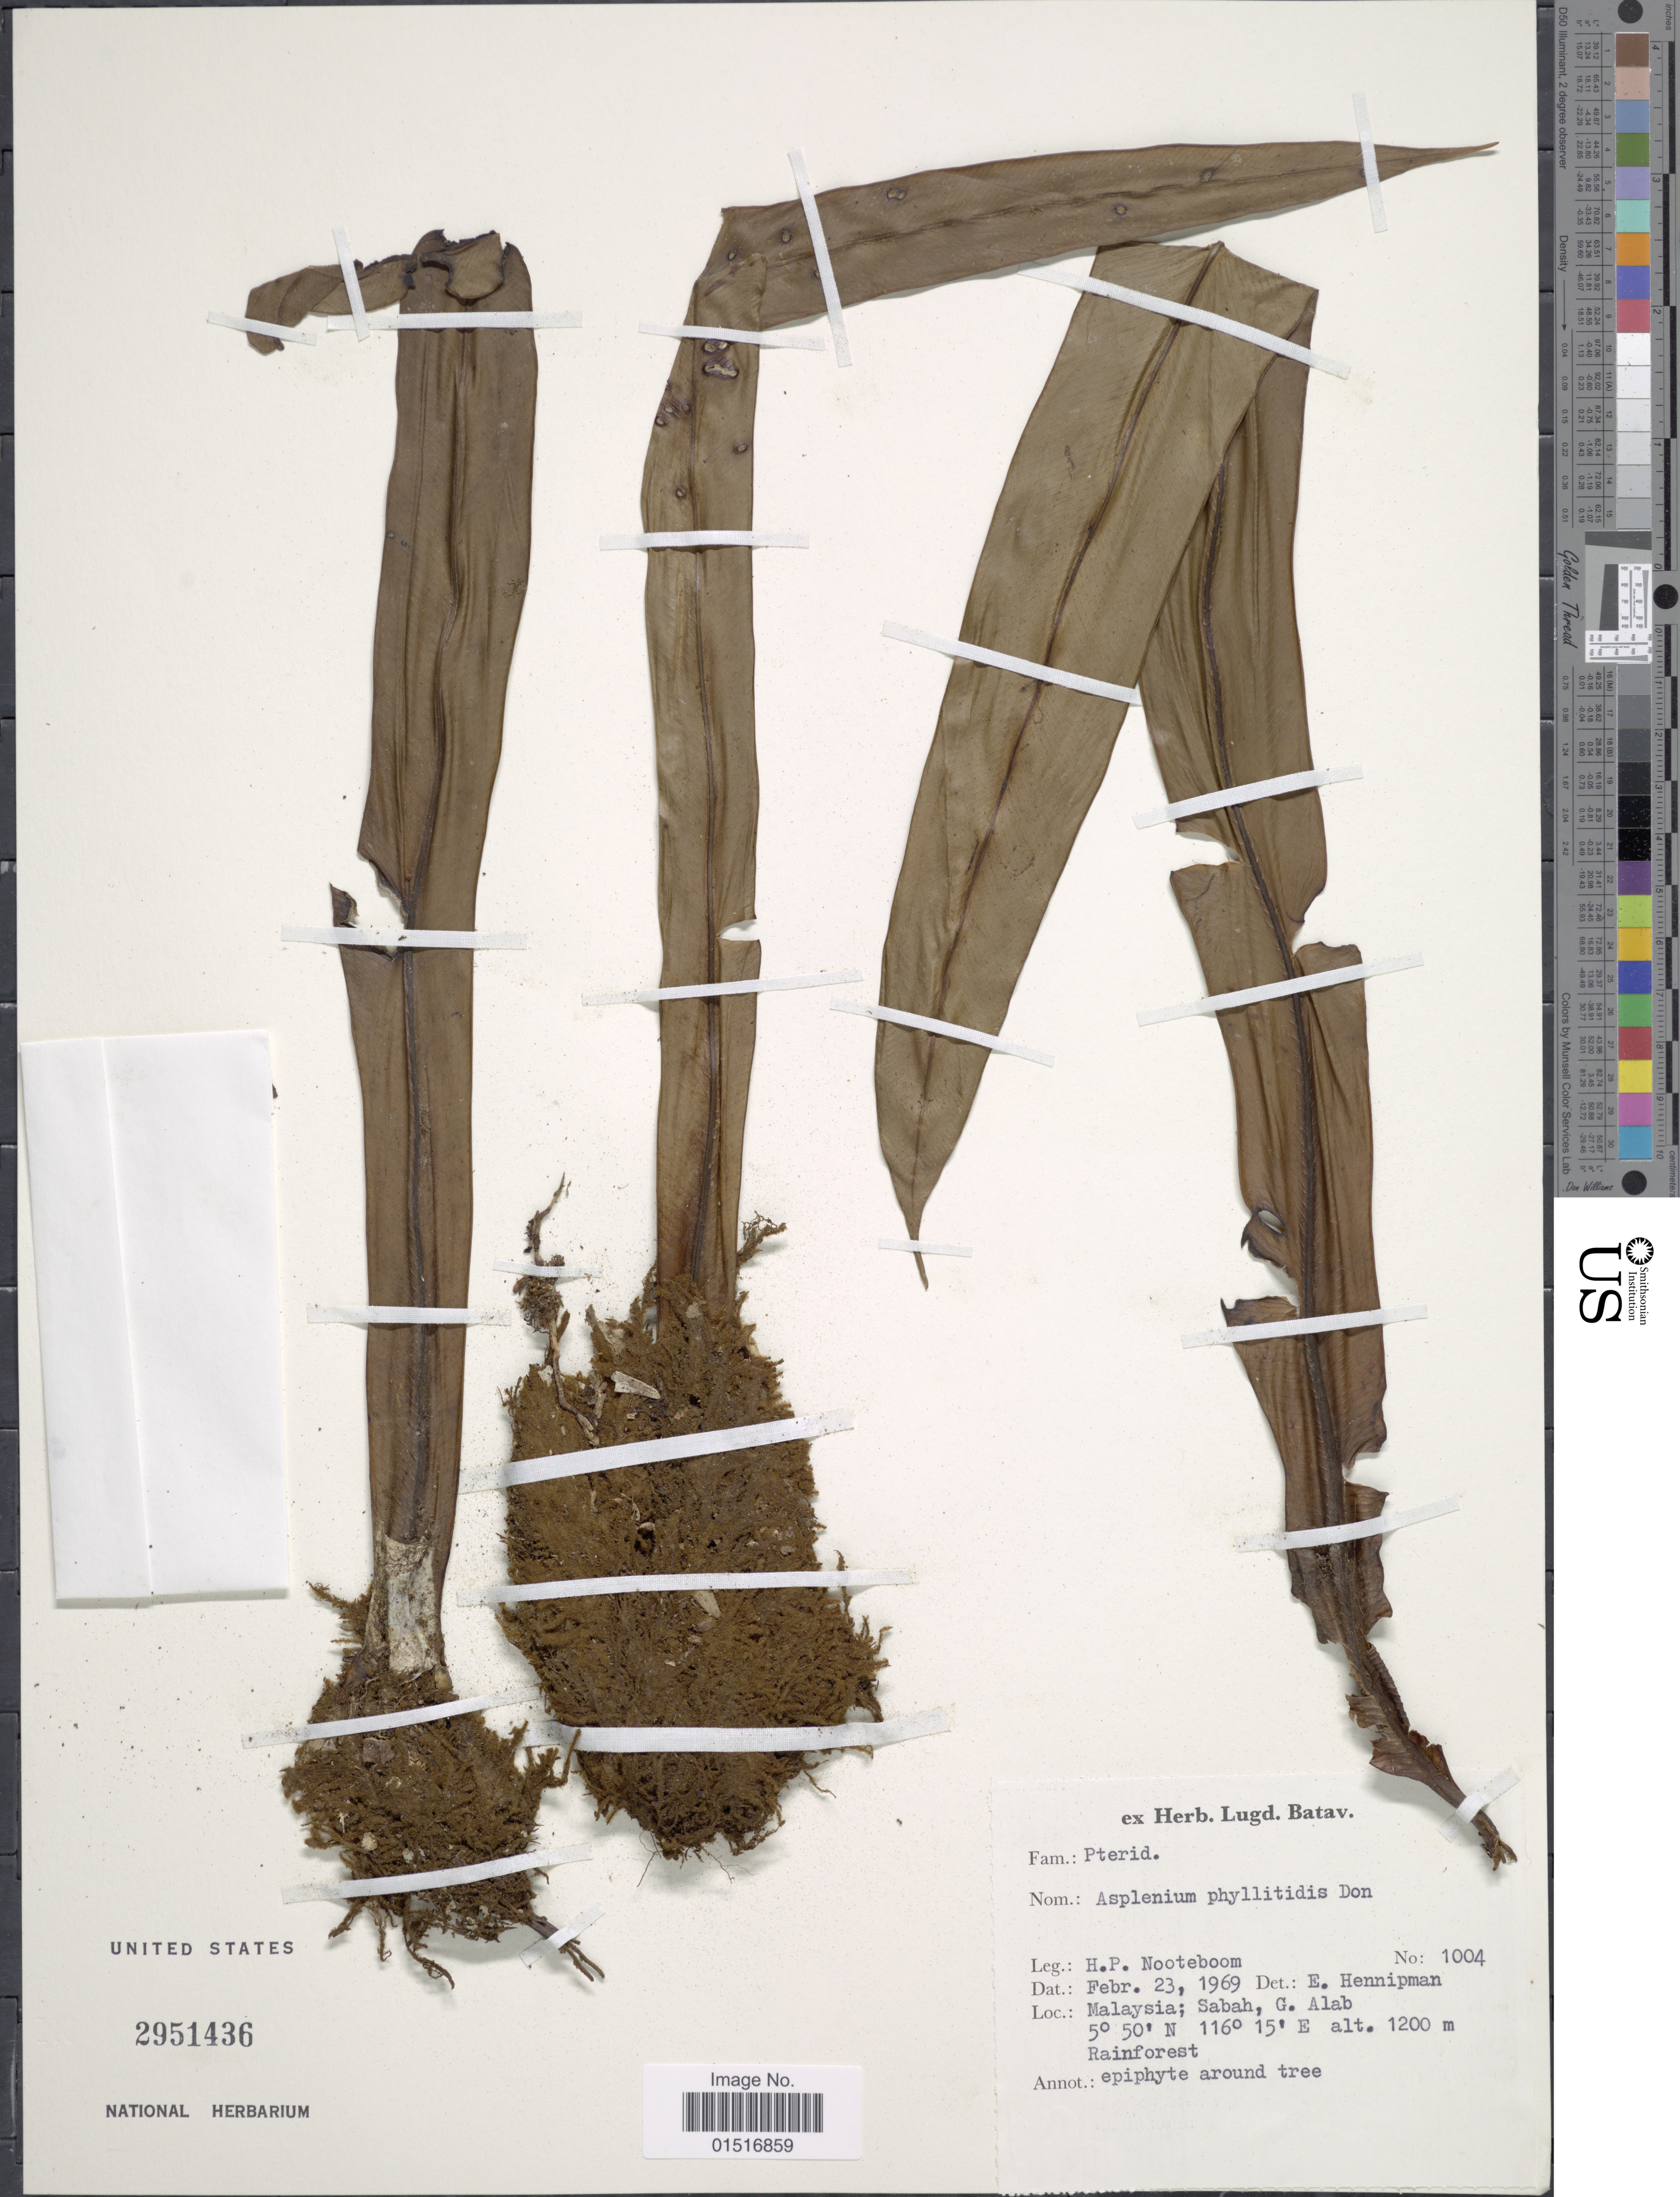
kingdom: Plantae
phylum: Tracheophyta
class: Polypodiopsida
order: Polypodiales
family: Aspleniaceae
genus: Asplenium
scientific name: Asplenium phyllitidis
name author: D. Don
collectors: H. P. Nooteboom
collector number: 1004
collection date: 1969-02-23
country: Malaysia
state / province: Sabah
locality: G. Alab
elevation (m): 1200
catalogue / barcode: US 2951436